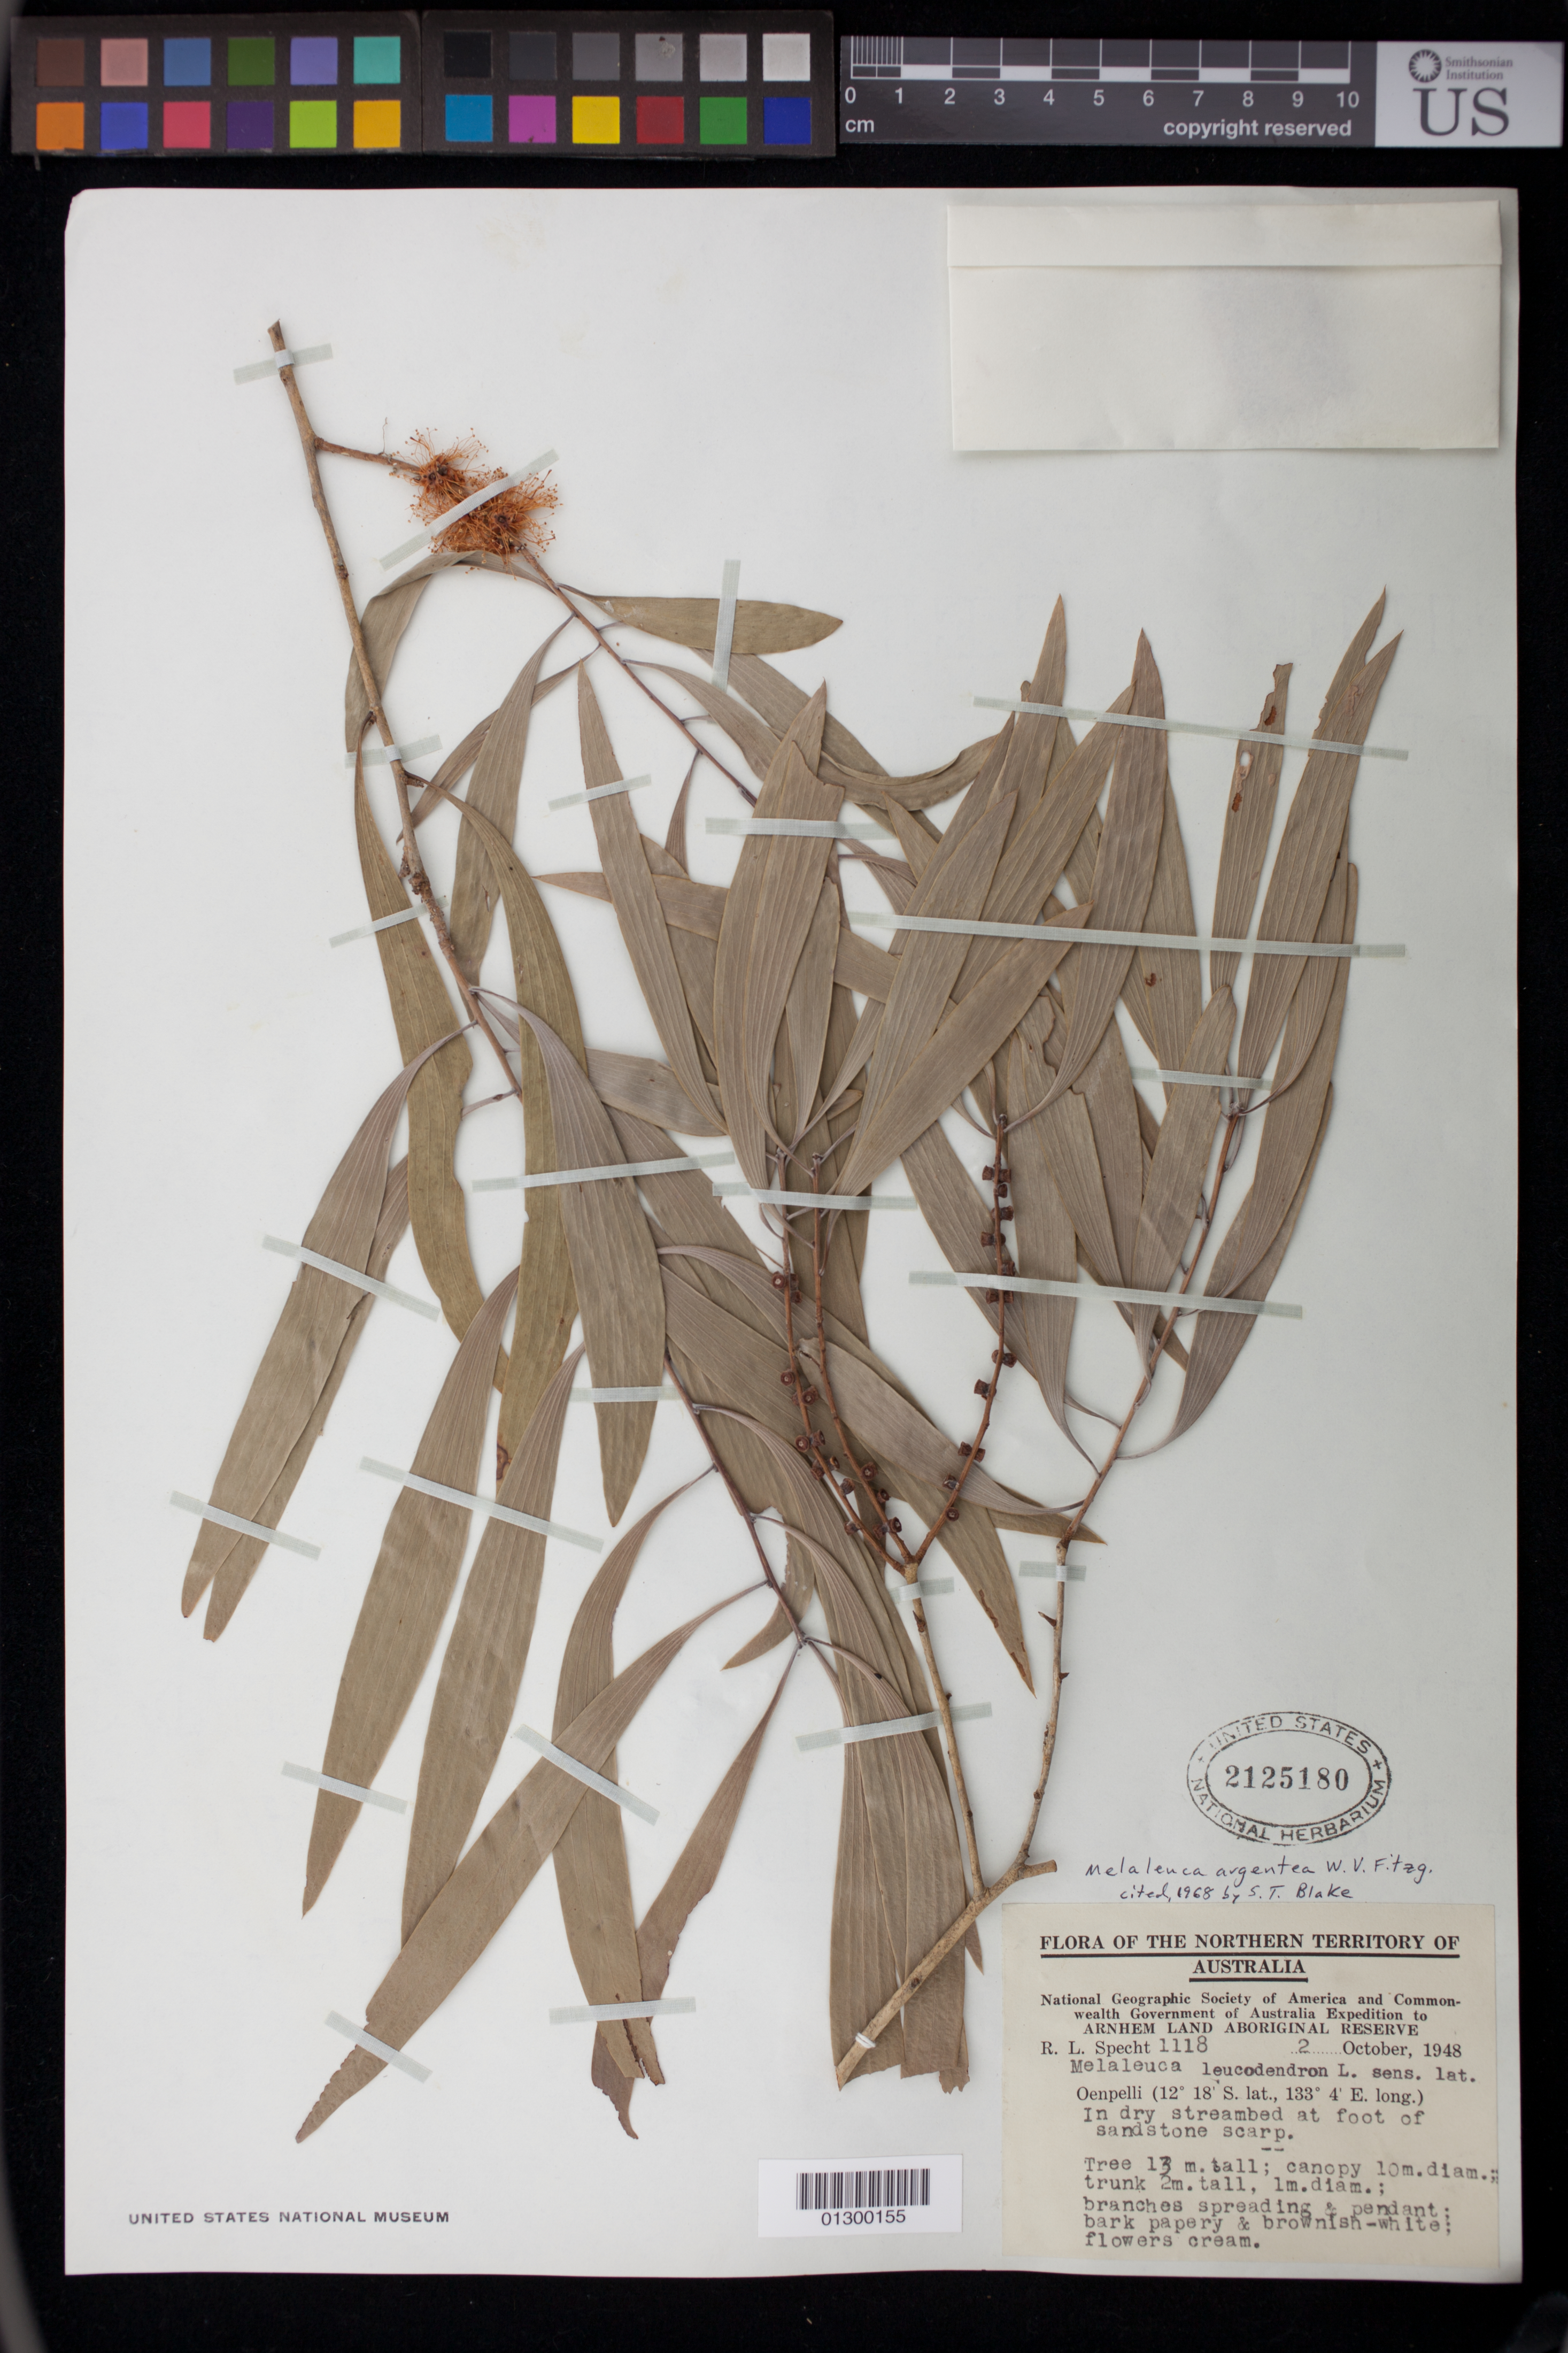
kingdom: Plantae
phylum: Tracheophyta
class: Magnoliopsida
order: Myrtales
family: Myrtaceae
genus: Melaleuca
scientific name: Melaleuca argentea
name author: W. Fitzg.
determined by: Blake, S. T.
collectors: R. L. Specht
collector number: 1118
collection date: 1948-10-02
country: Australia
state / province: Northern Territory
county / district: West Arnhem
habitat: In dry steambed at foot of sandstone scarp.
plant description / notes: Tree 13 m. tall; canopy 10 m. diam.; trunk 2 m. tall, 1 m. diam.; branches spreading and pendant; bark papery and brownish-white; flowers cream.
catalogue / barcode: US 2125180